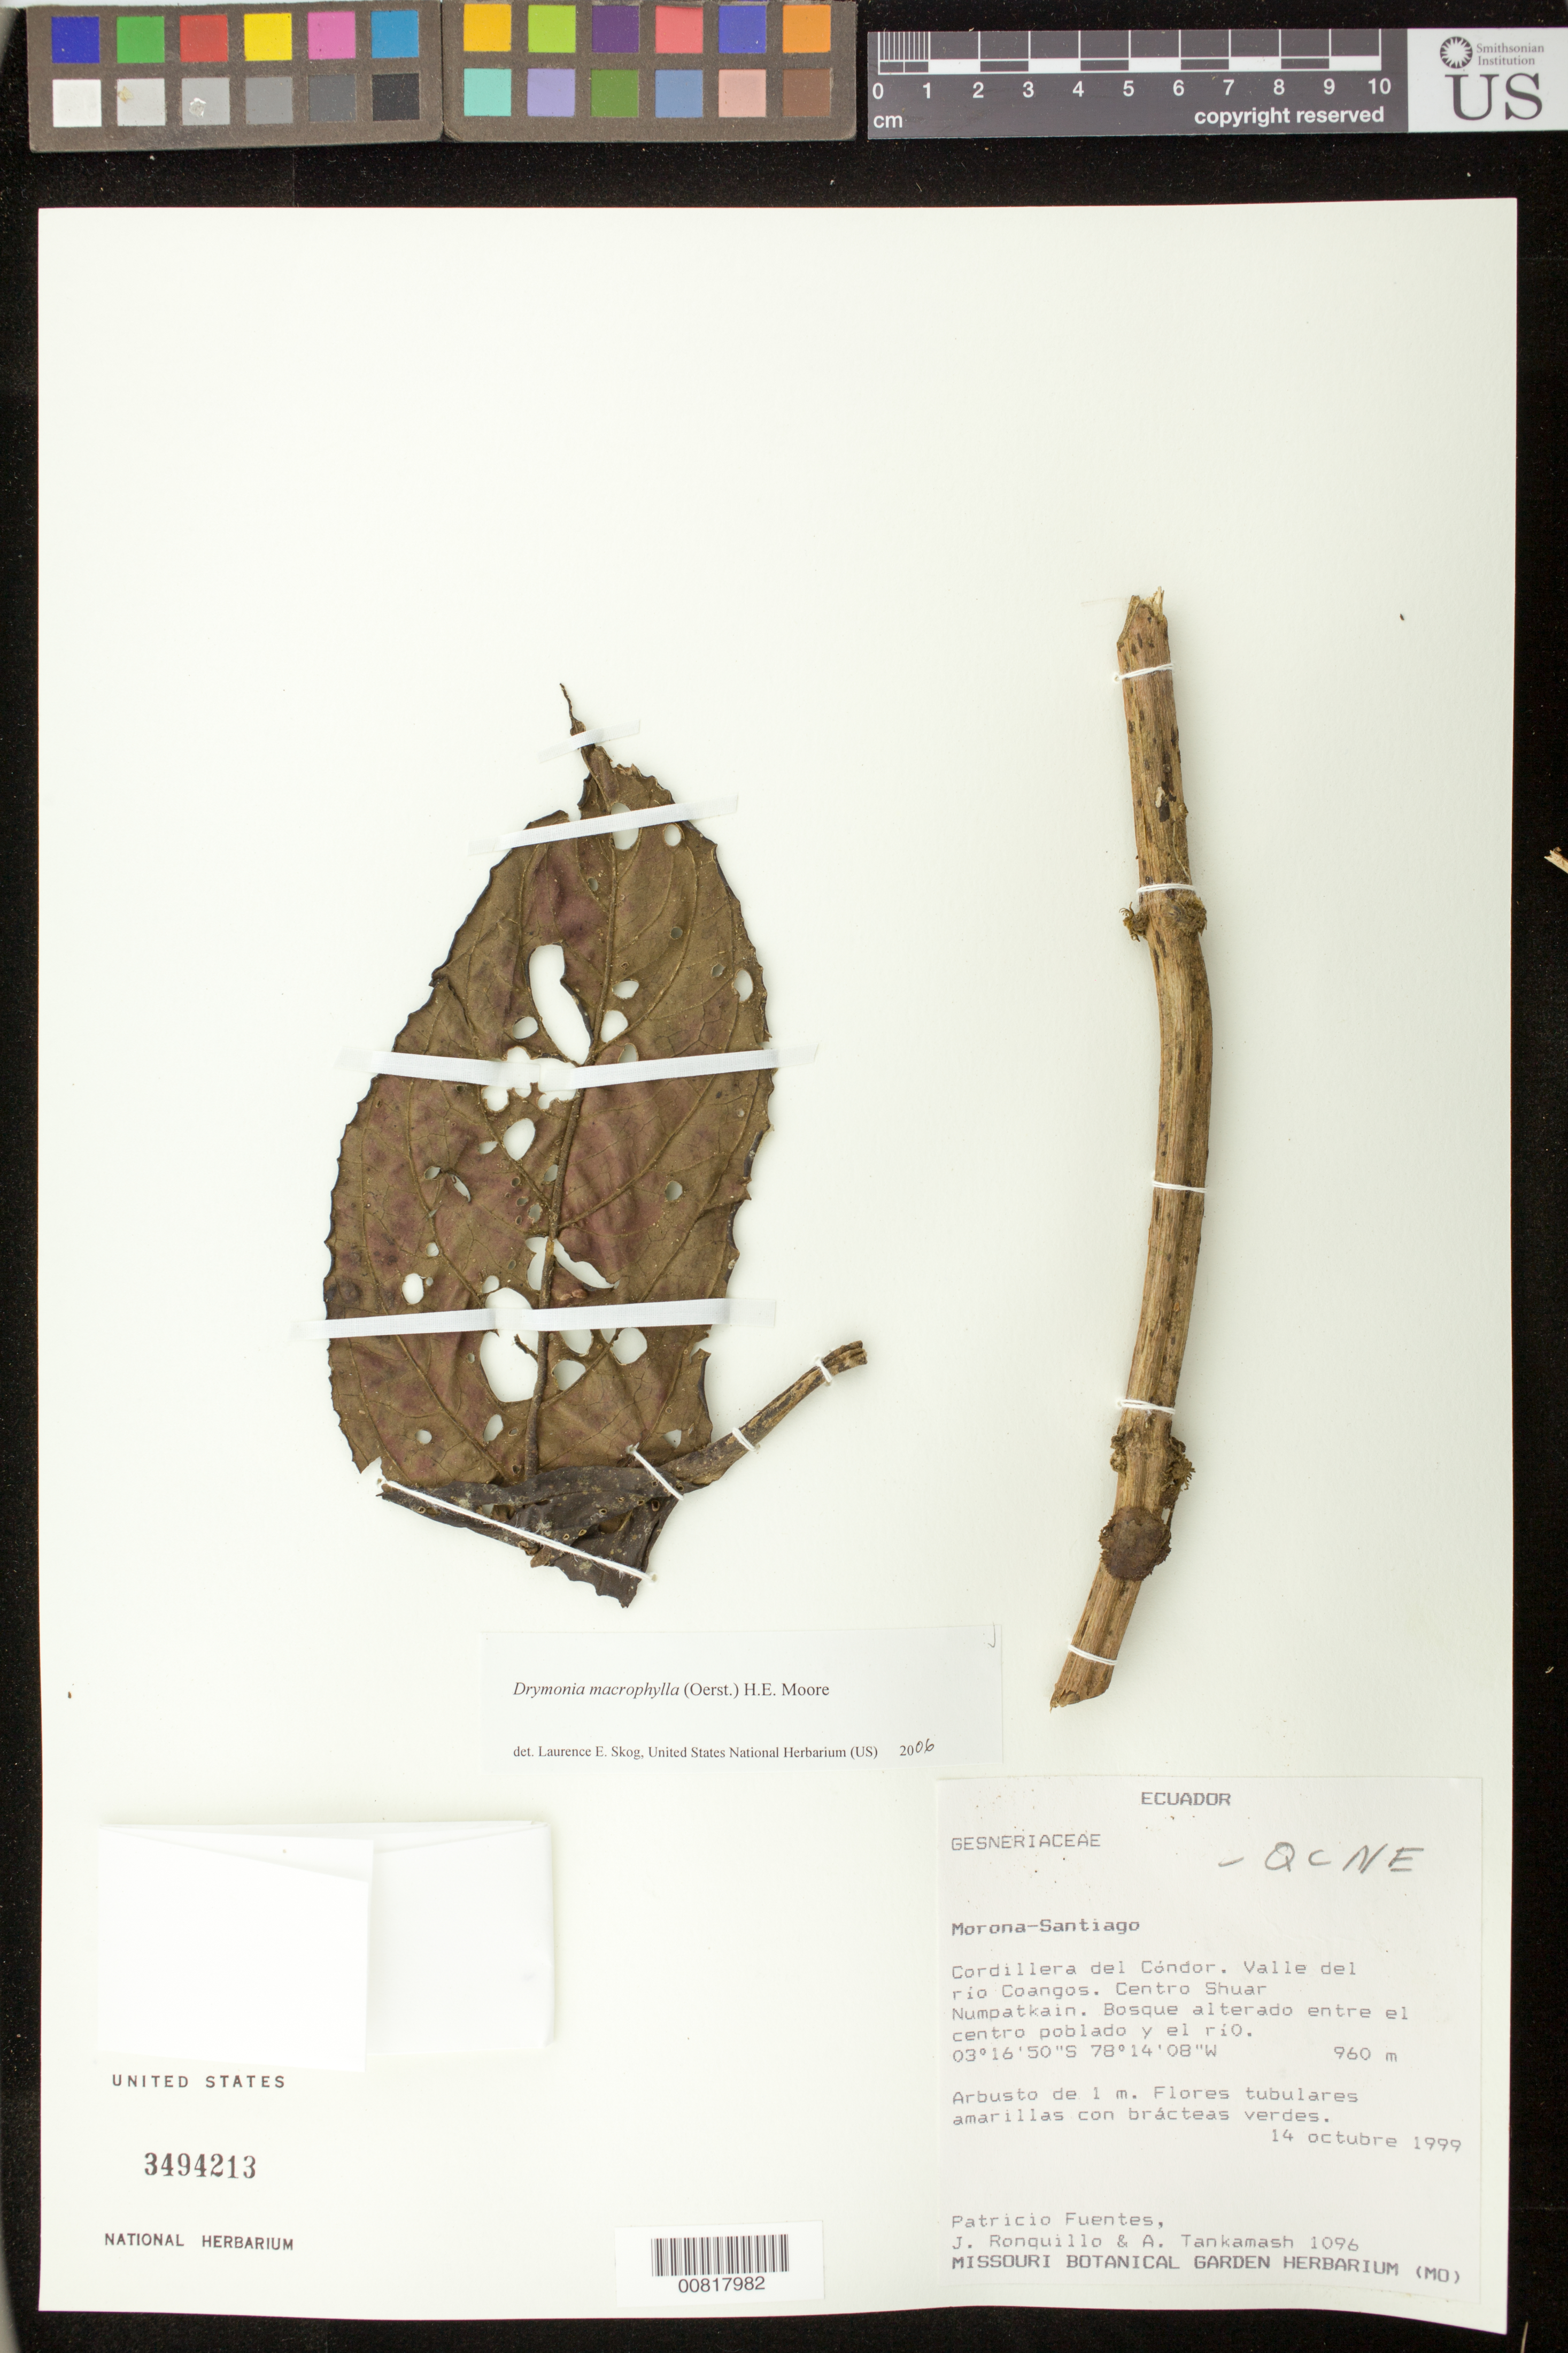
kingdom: Plantae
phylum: Tracheophyta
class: Magnoliopsida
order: Lamiales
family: Gesneriaceae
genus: Drymonia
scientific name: Drymonia peponifera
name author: J.L. Clark & Clavijo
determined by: Skog, Laurence E.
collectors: P. Fuentes, J. Ronquillo & A. Tankamash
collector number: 1096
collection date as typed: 14 Oct 1999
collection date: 1999-10-14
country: Ecuador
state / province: Morona-Santiago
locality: Cordillera del Cóndor. Valle del Río Coangos. Centro Shuar Numpatkain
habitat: Bosque alterado entre el centro poblado y el rio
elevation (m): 960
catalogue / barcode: US 3494213